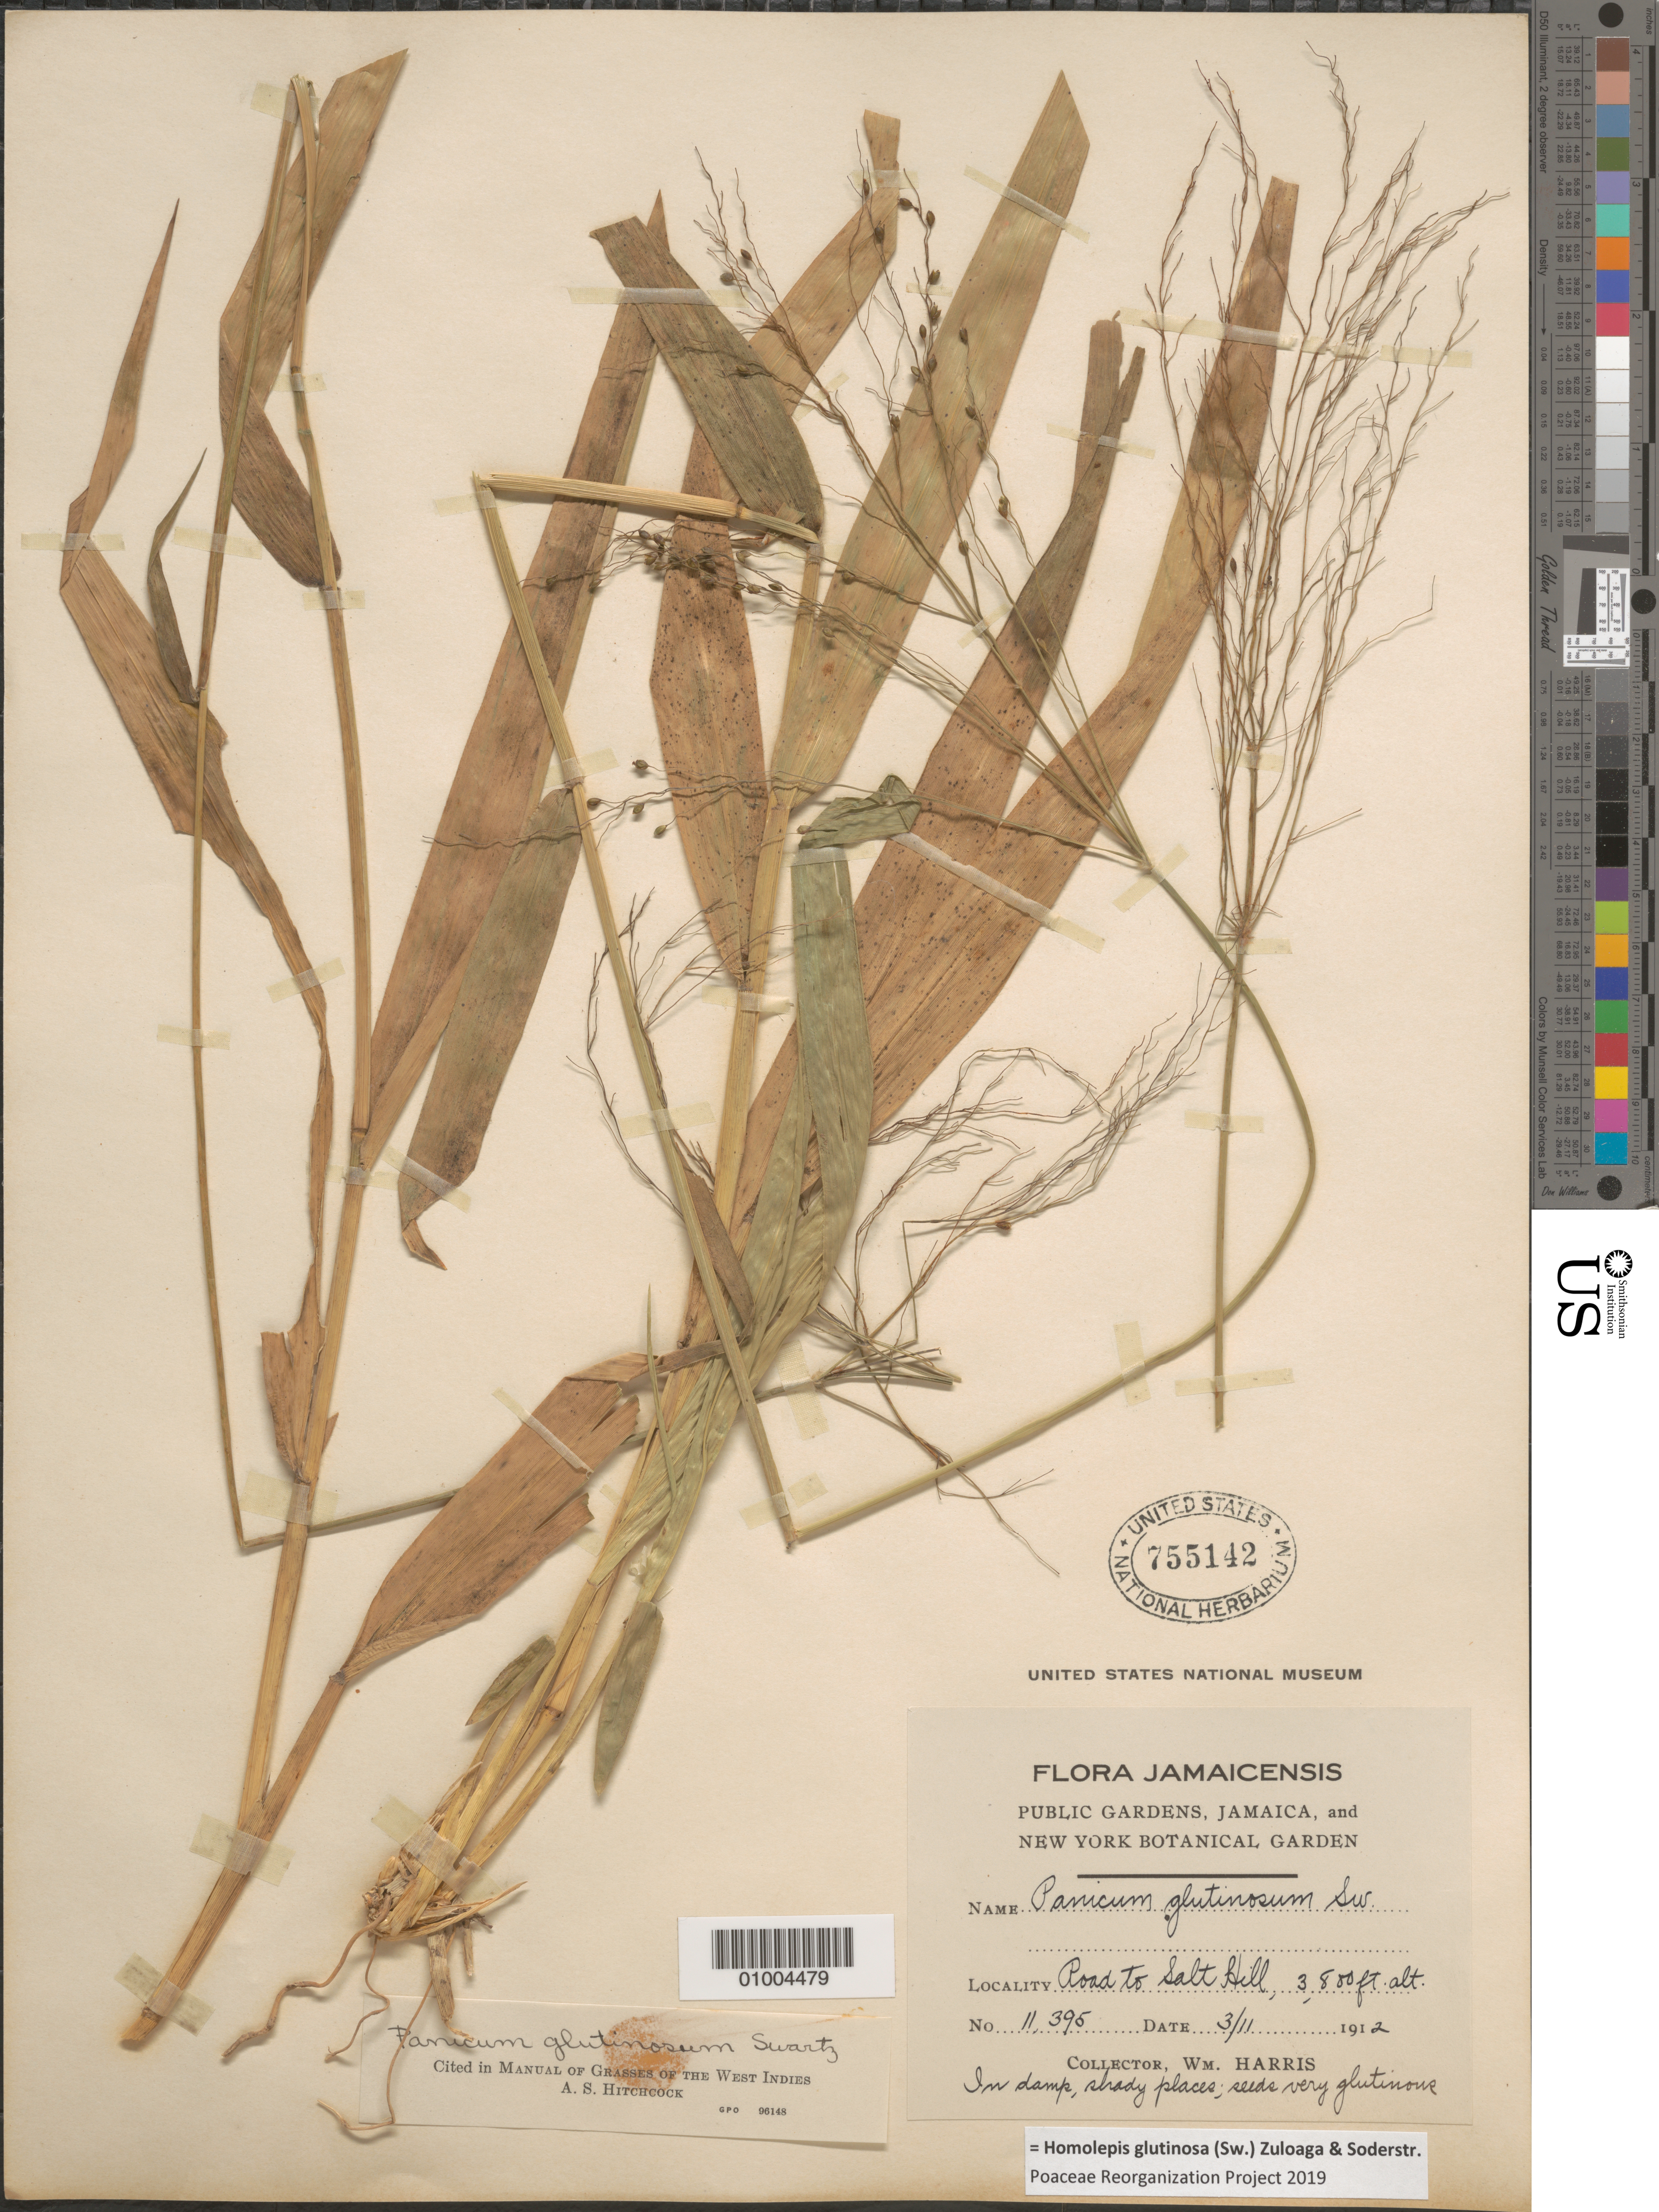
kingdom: Plantae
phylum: Tracheophyta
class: Liliopsida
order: Poales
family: Poaceae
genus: Homolepis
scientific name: Homolepis glutinosa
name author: (Sw.) Zuloaga & Soderstr.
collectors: W. Harris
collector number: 11395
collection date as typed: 03 Nov 1912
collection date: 1912-11-03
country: Jamaica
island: Jamaica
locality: road to Salt Hill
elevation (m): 1158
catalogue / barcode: US 755142